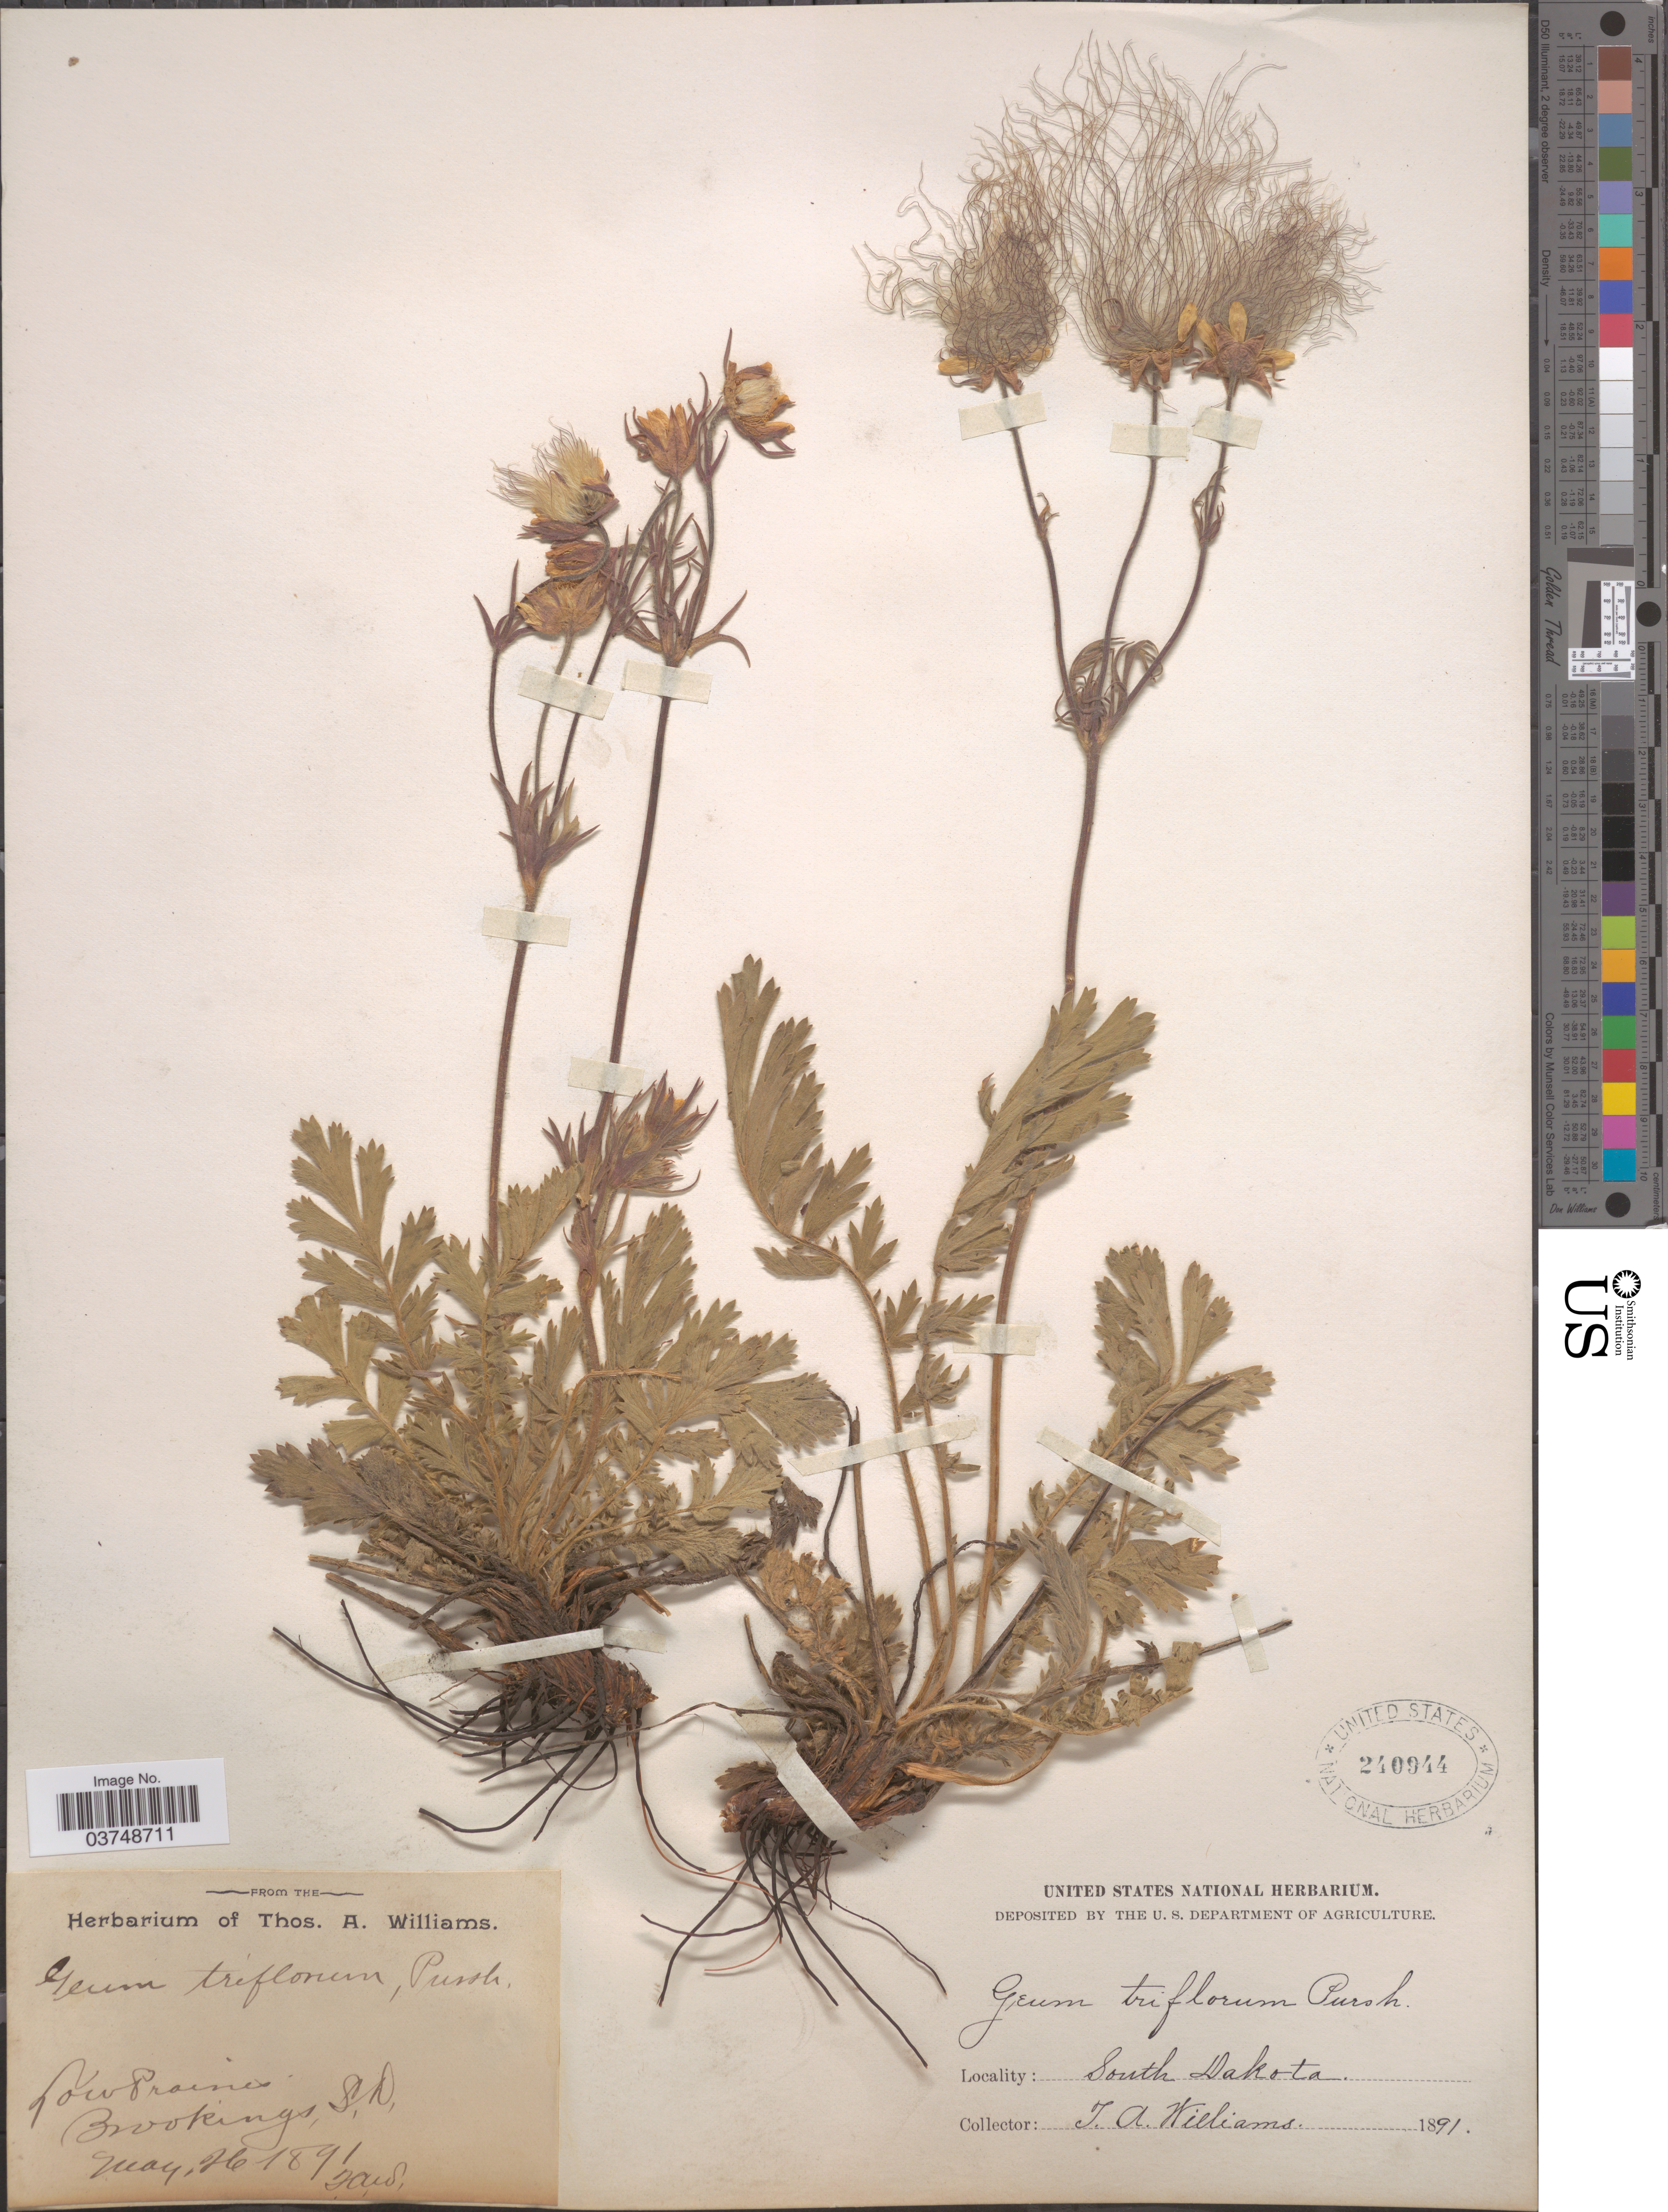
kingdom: Plantae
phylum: Tracheophyta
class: Magnoliopsida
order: Rosales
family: Rosaceae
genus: Geum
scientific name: Geum triflorum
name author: Pursh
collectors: T. A. Williams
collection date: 1891-05-26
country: United States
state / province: South Dakota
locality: Brookings.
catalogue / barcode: US 240944